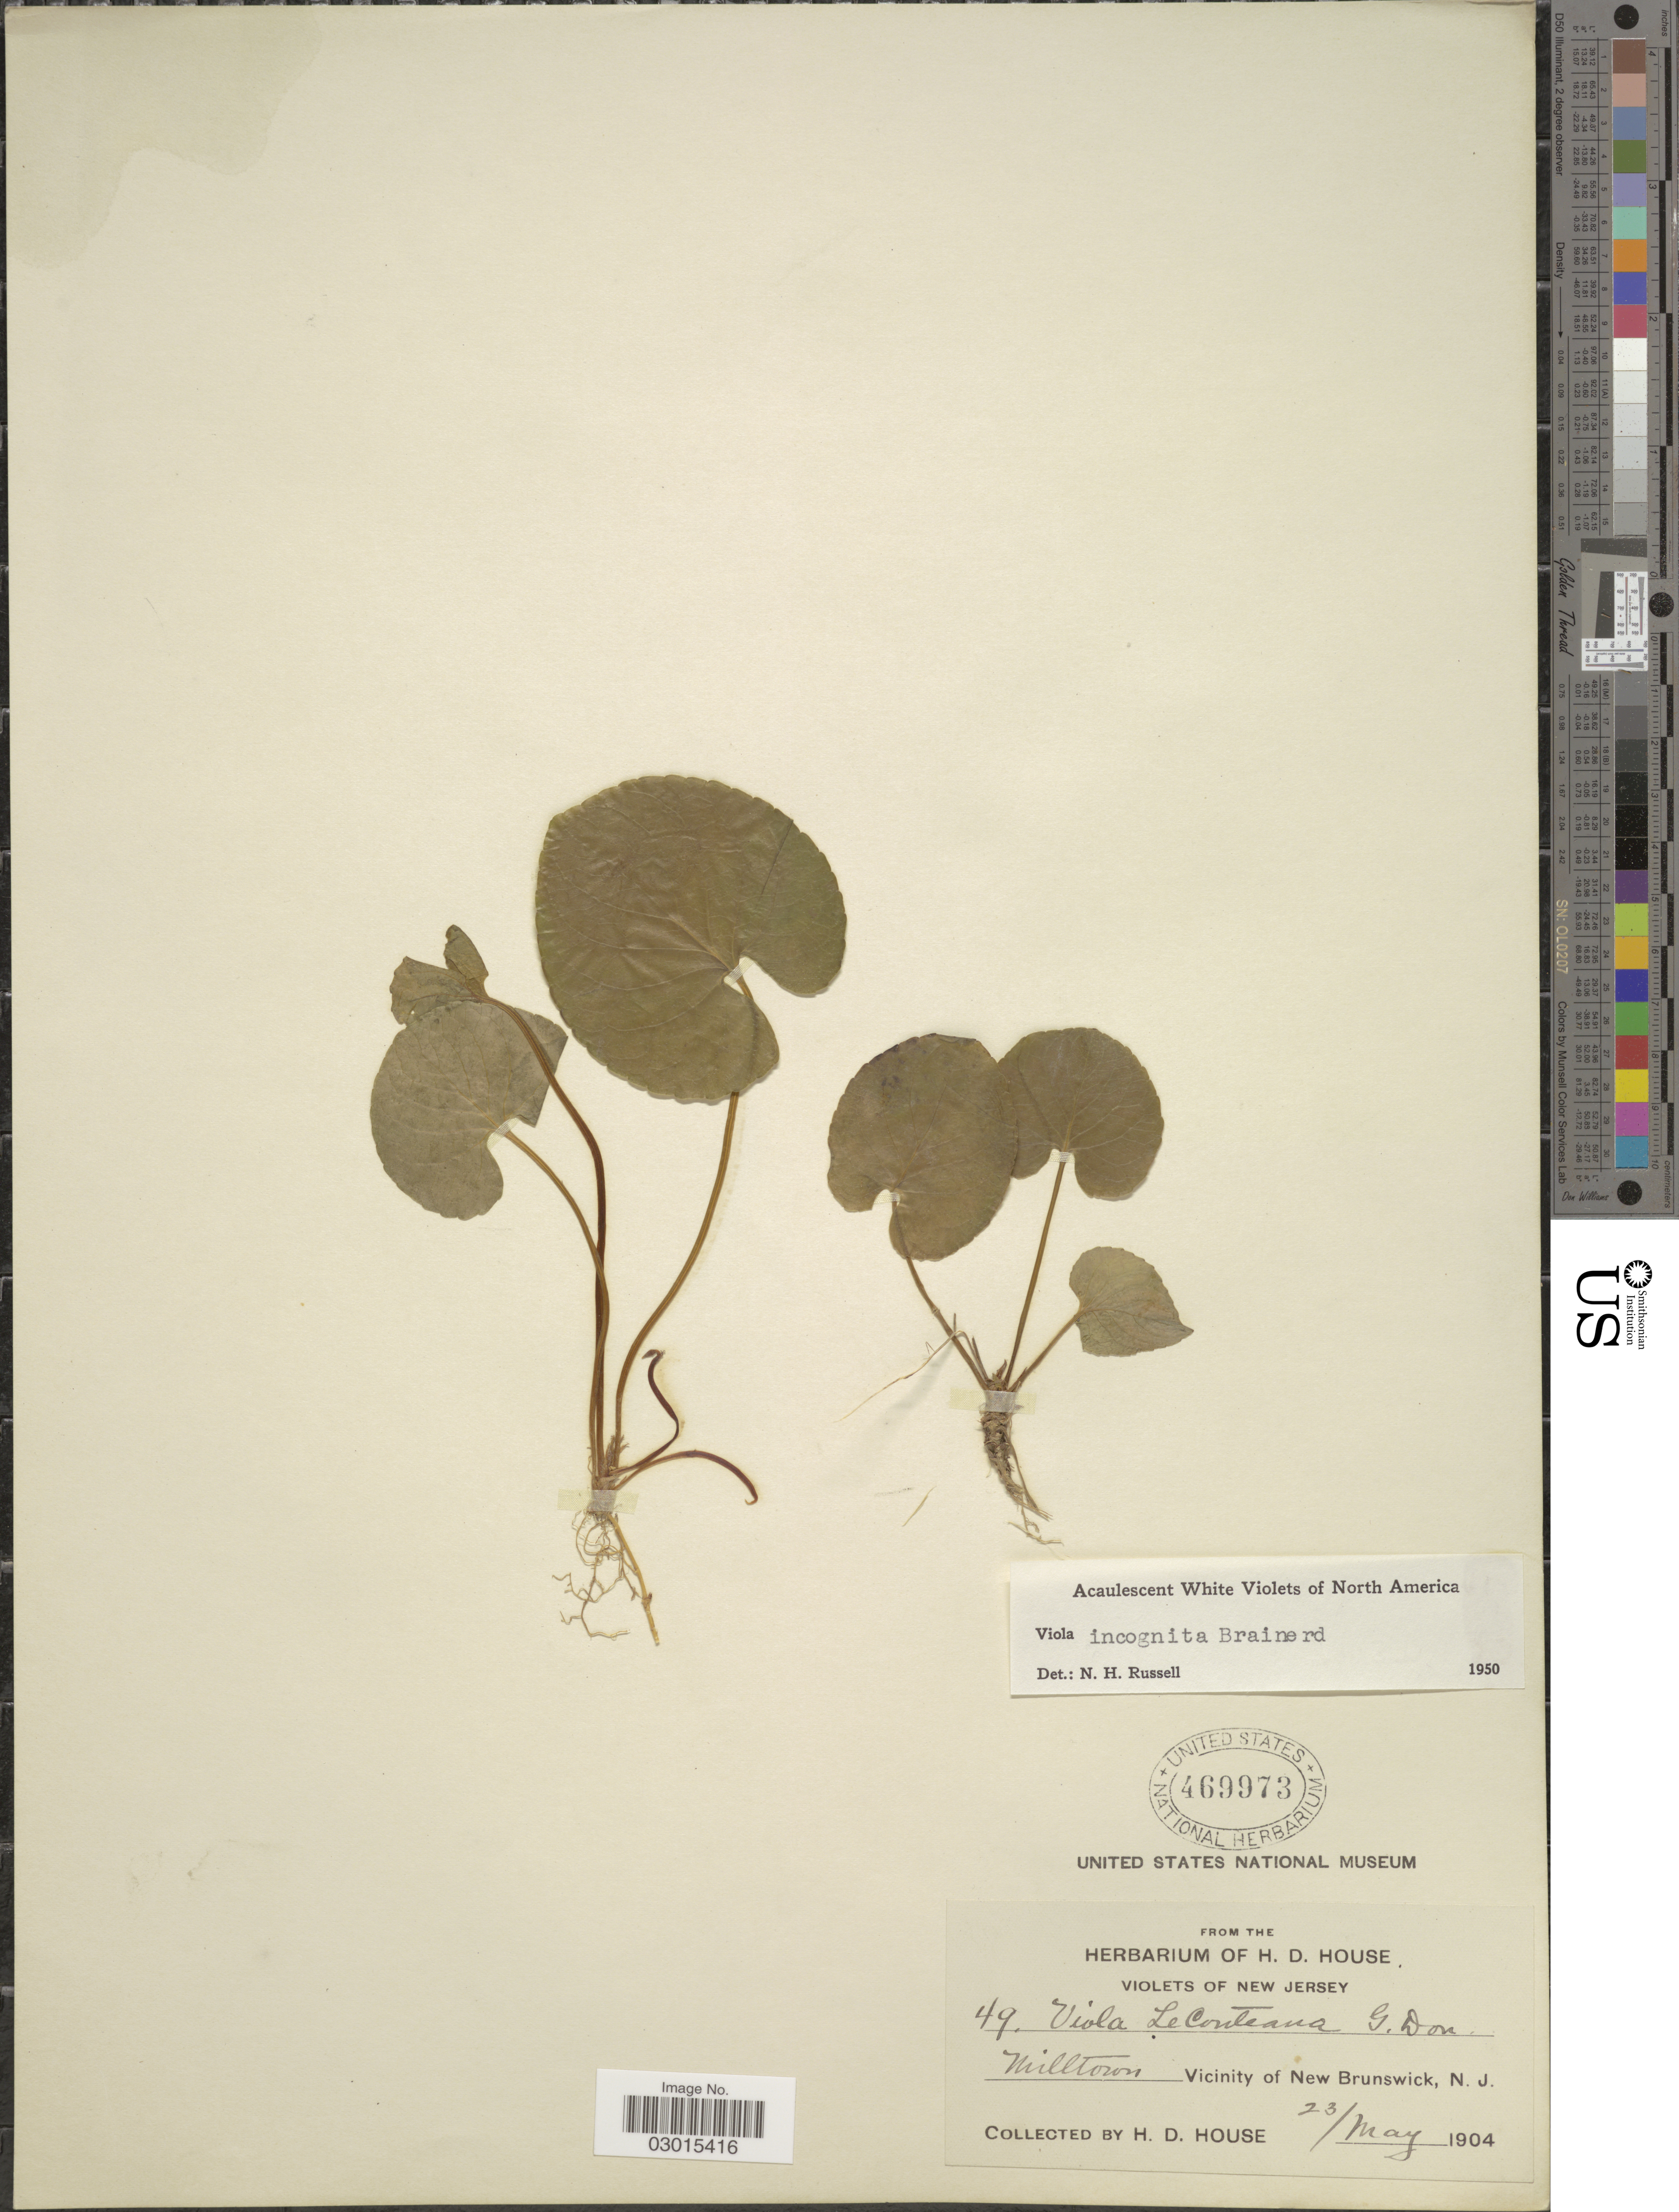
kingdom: Plantae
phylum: Tracheophyta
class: Magnoliopsida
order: Malpighiales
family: Violaceae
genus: Viola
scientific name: Viola incognita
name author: Brainerd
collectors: H. D. House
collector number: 49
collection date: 1904-05-23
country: United States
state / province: New Jersey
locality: Milltown. Vicinity of New Brunswick, N. J.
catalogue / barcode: US 469973